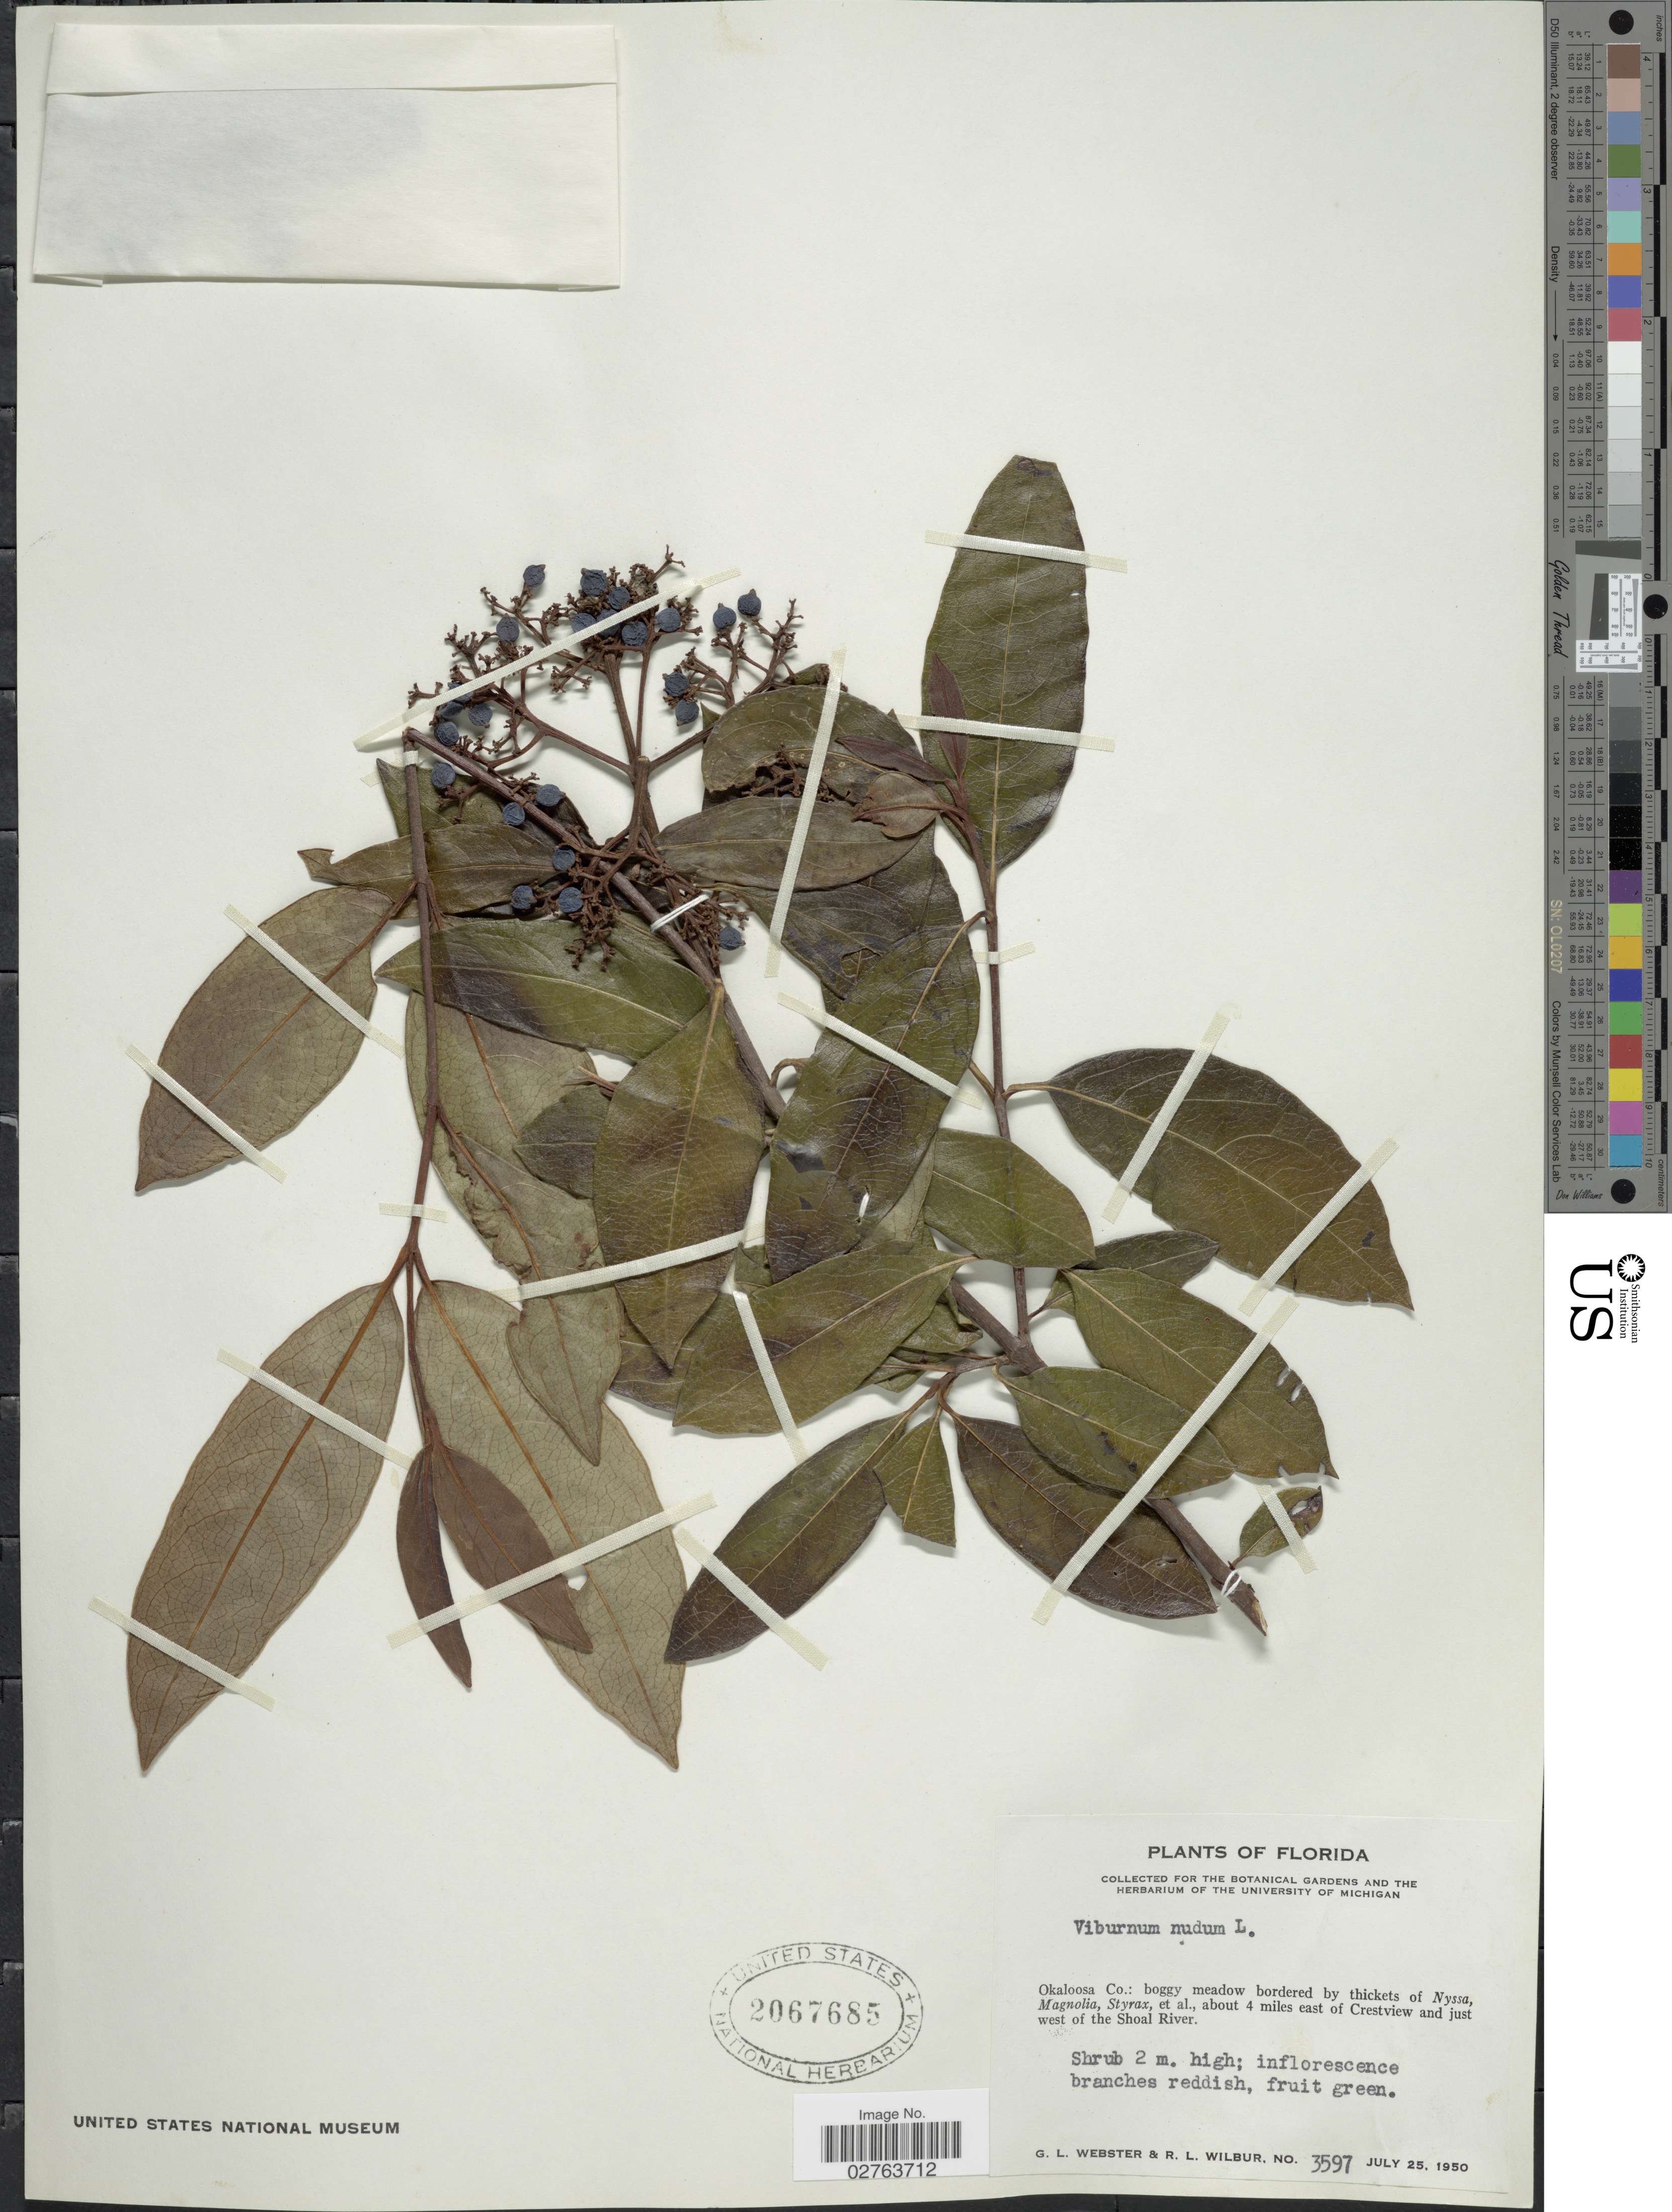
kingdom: Plantae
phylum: Tracheophyta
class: Magnoliopsida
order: Dipsacales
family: Viburnaceae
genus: Viburnum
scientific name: Viburnum nudum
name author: L.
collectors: G. L. Webster & R. L. Wilbur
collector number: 3597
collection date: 1950-07-25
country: United States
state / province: Florida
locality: Okaloosa Co.: about 4 miles east of Crestview and just west of the Shoal River.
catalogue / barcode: US 2067685